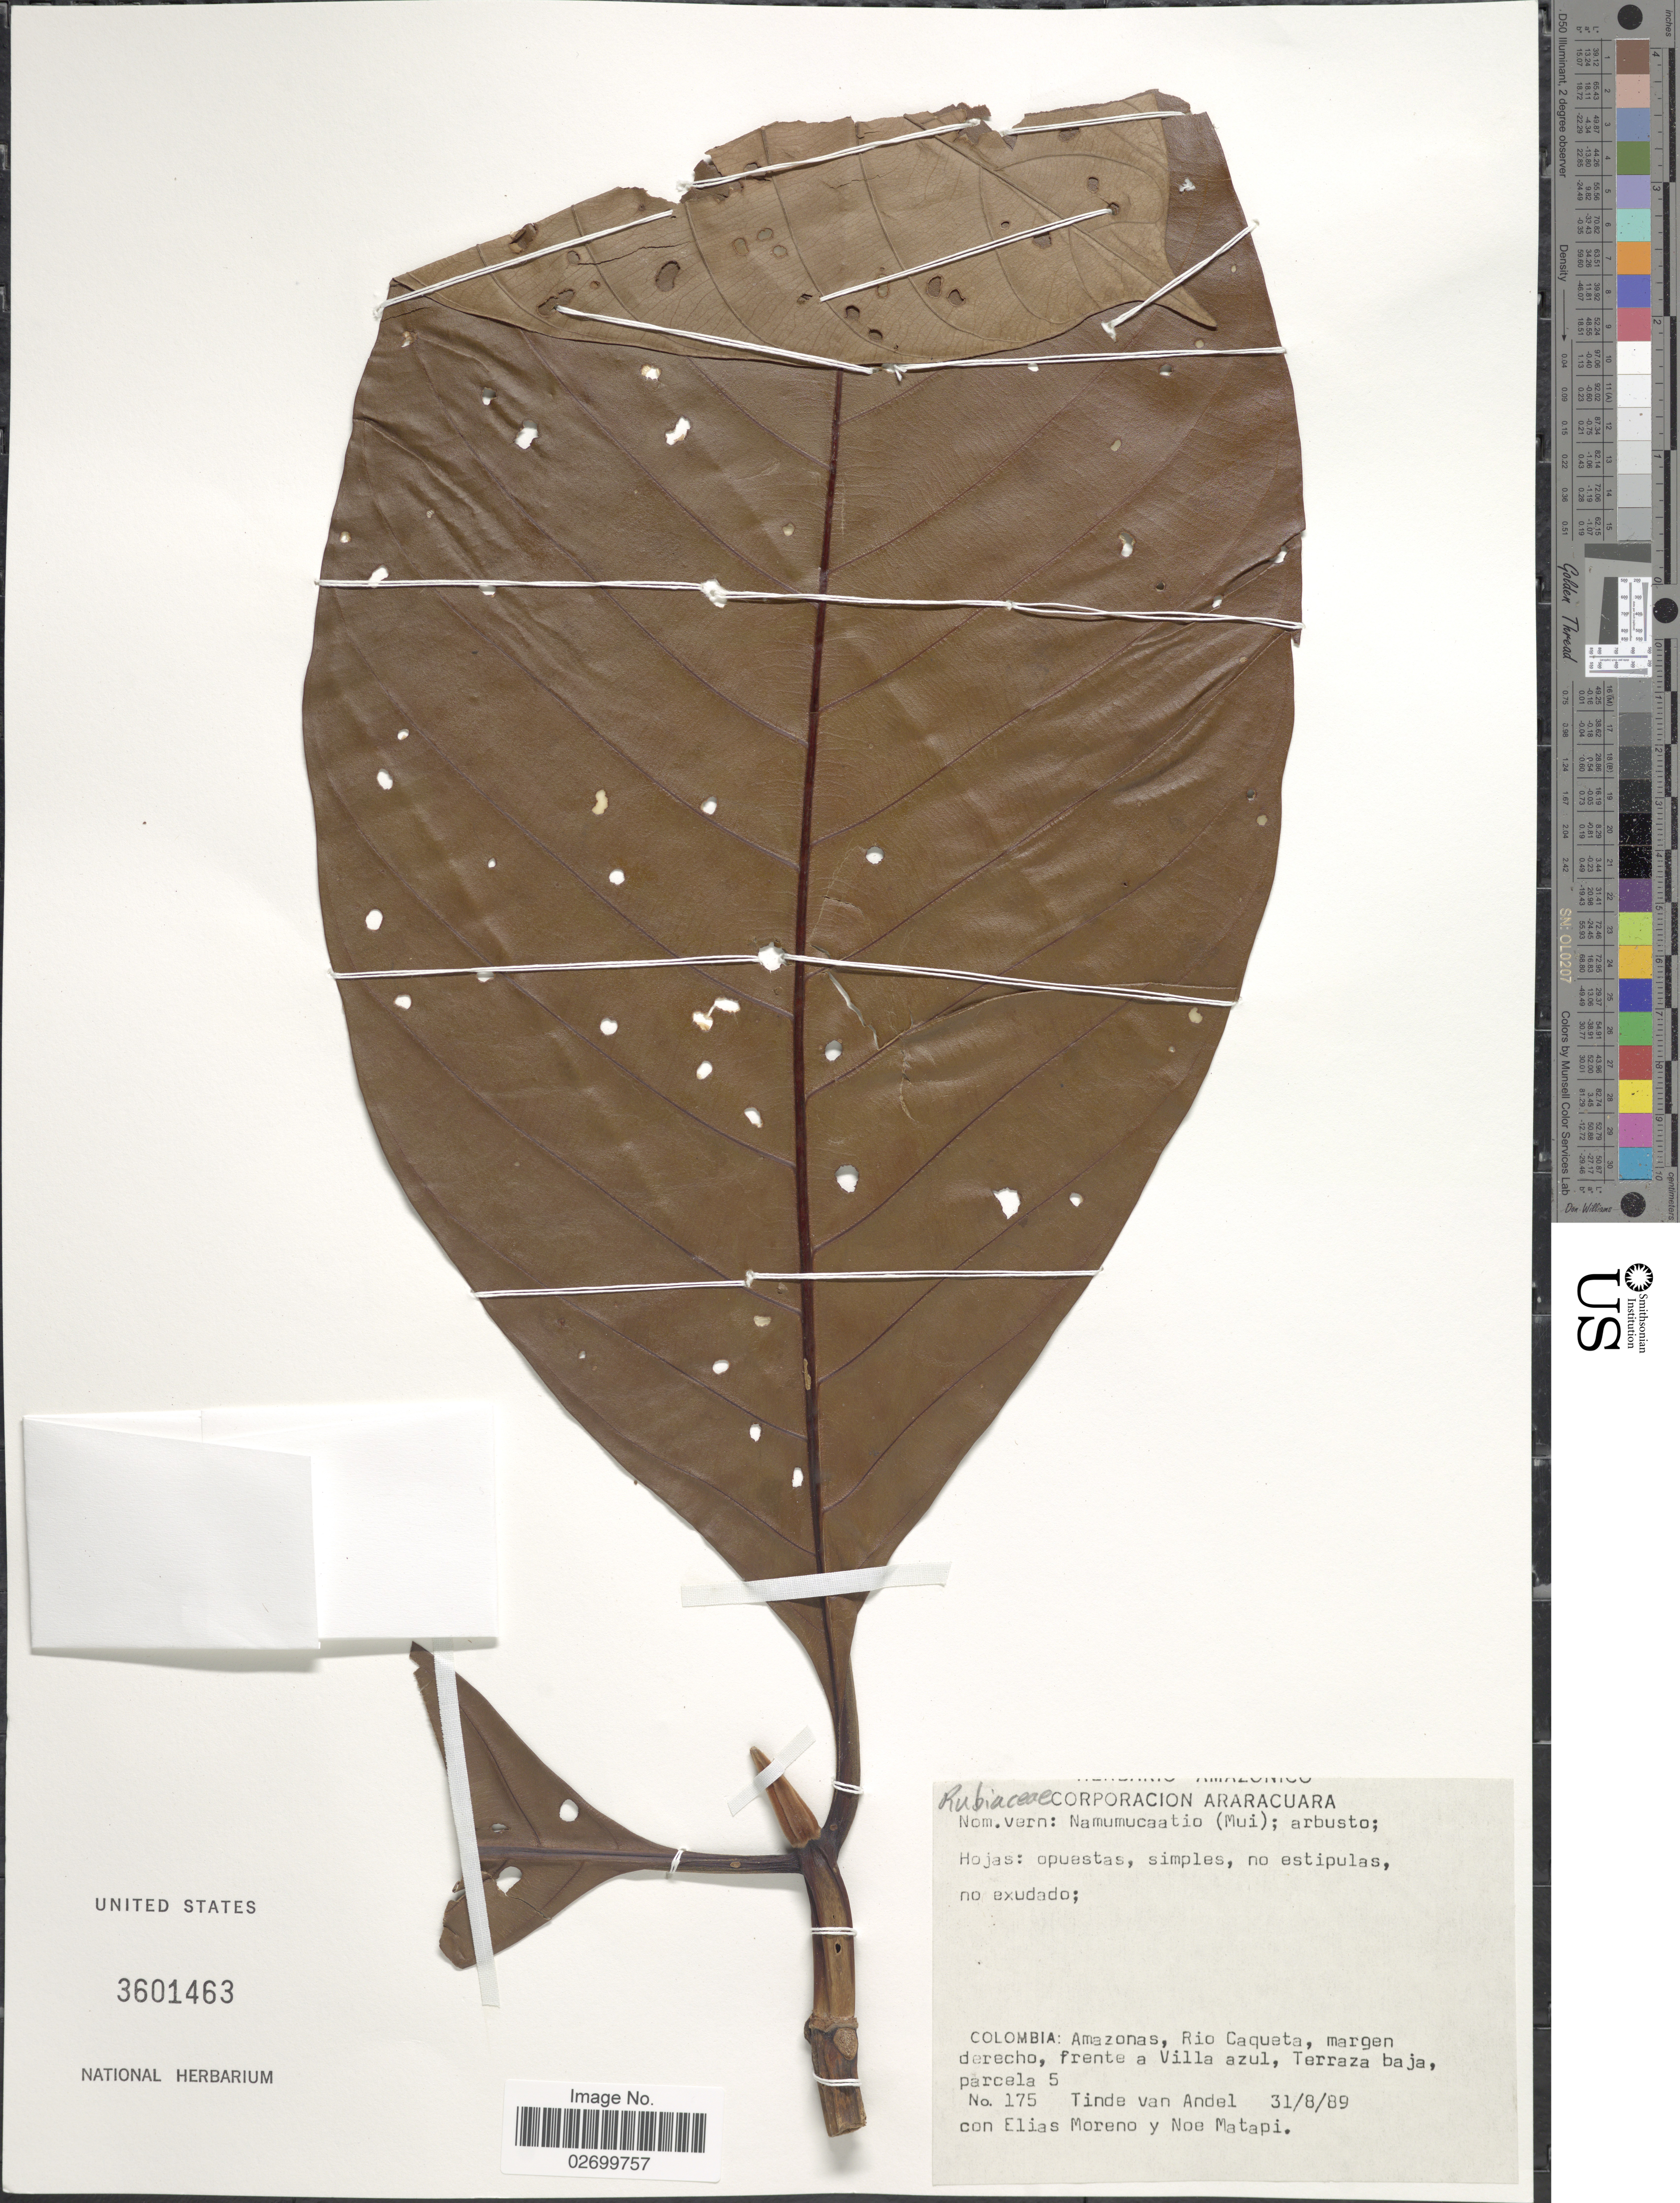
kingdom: Plantae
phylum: Tracheophyta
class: Magnoliopsida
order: Gentianales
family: Rubiaceae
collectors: T. R. van Andel, E. Moreno & N. Matapi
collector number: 175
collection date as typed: Transcribed d/m/y: 31/8/89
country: Colombia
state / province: Amazônas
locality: Rio Caqueta, margen derecho, frente a Villa azul, Terraza baja, parcela 5.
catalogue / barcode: US 3601463